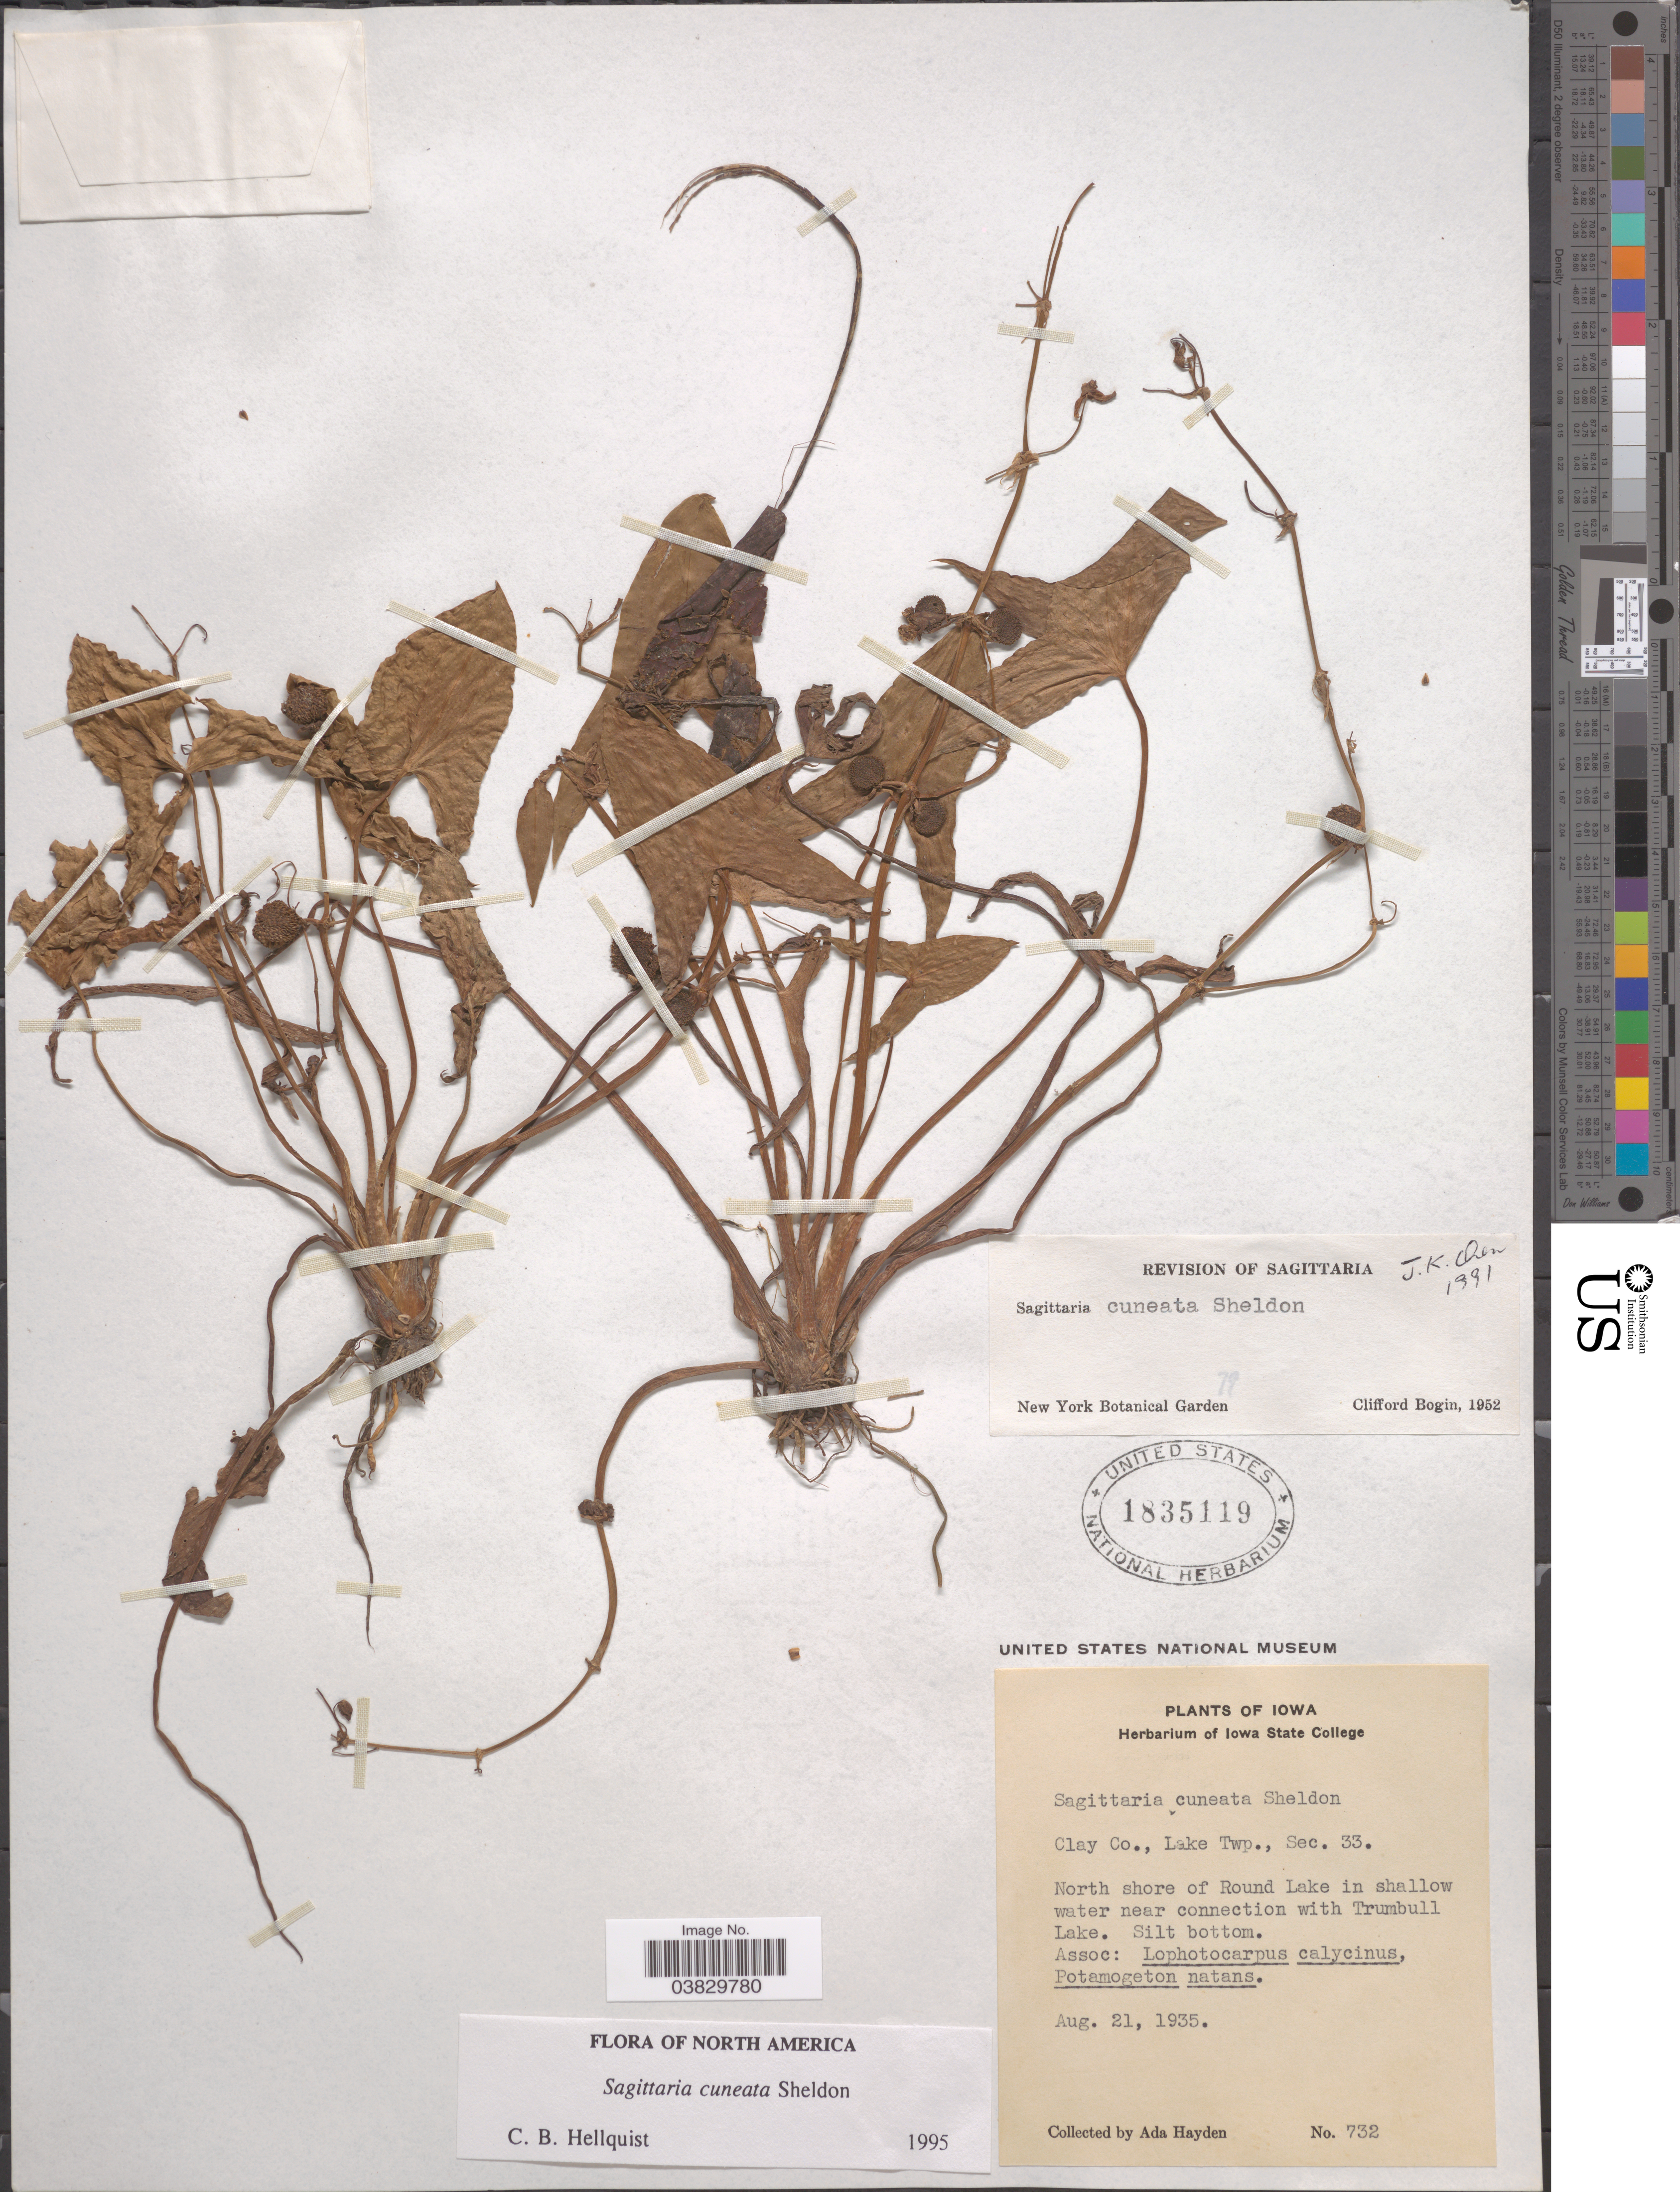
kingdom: Plantae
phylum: Tracheophyta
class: Liliopsida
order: Alismatales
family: Alismataceae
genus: Sagittaria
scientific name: Sagittaria cuneata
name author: E. Sheld.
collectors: Ada Hayden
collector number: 732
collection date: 1935-08-21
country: United States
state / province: Iowa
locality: Clay Co., Lake Twp., Sec. 33. North shore of Round Lake in shallow water near connection with Trumbull Lake.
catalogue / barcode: US 1835119